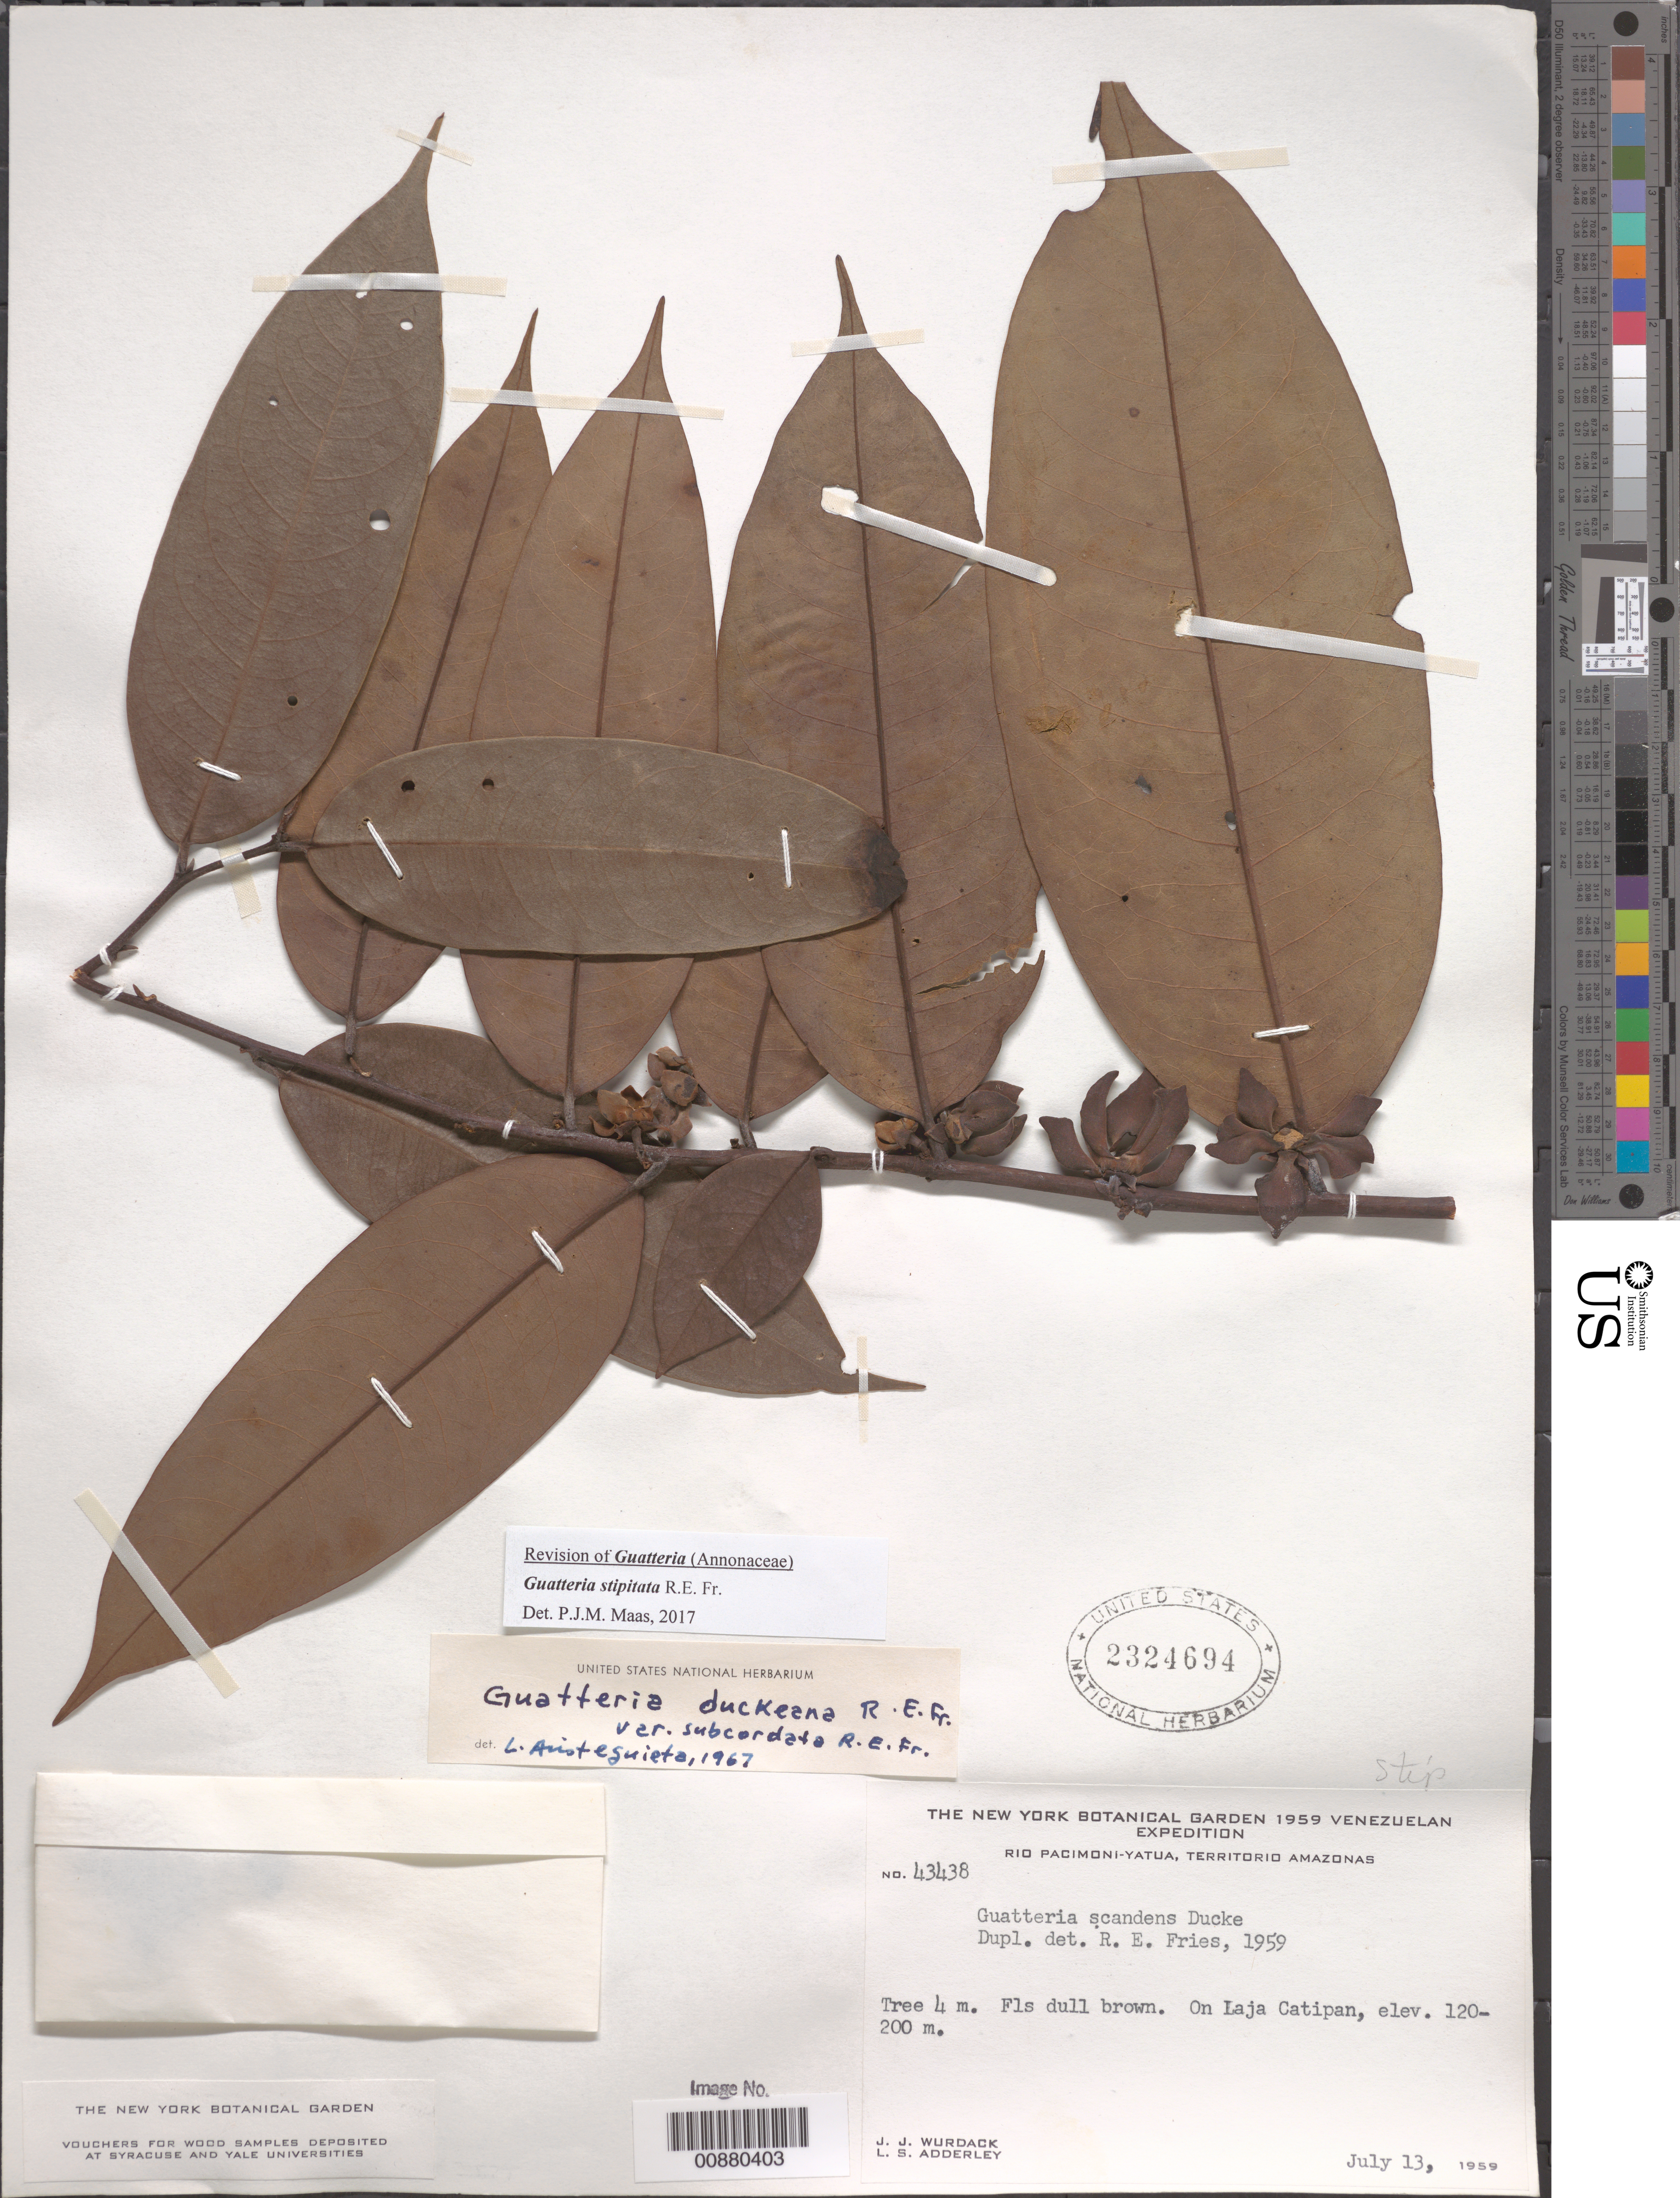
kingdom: Plantae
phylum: Tracheophyta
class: Magnoliopsida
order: Magnoliales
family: Annonaceae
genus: Guatteria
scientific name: Guatteria stipitata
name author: R.E. Fr.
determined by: Maas, Paul J.; Maas, H.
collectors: J. J. Wurdack & L. S. Adderley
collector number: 43438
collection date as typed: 13-Jul-59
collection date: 1959-07-13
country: Venezuela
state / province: Amazonas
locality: Río Pacimoni - Yatua, on Laja Catipan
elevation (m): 120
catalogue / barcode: US 2324694